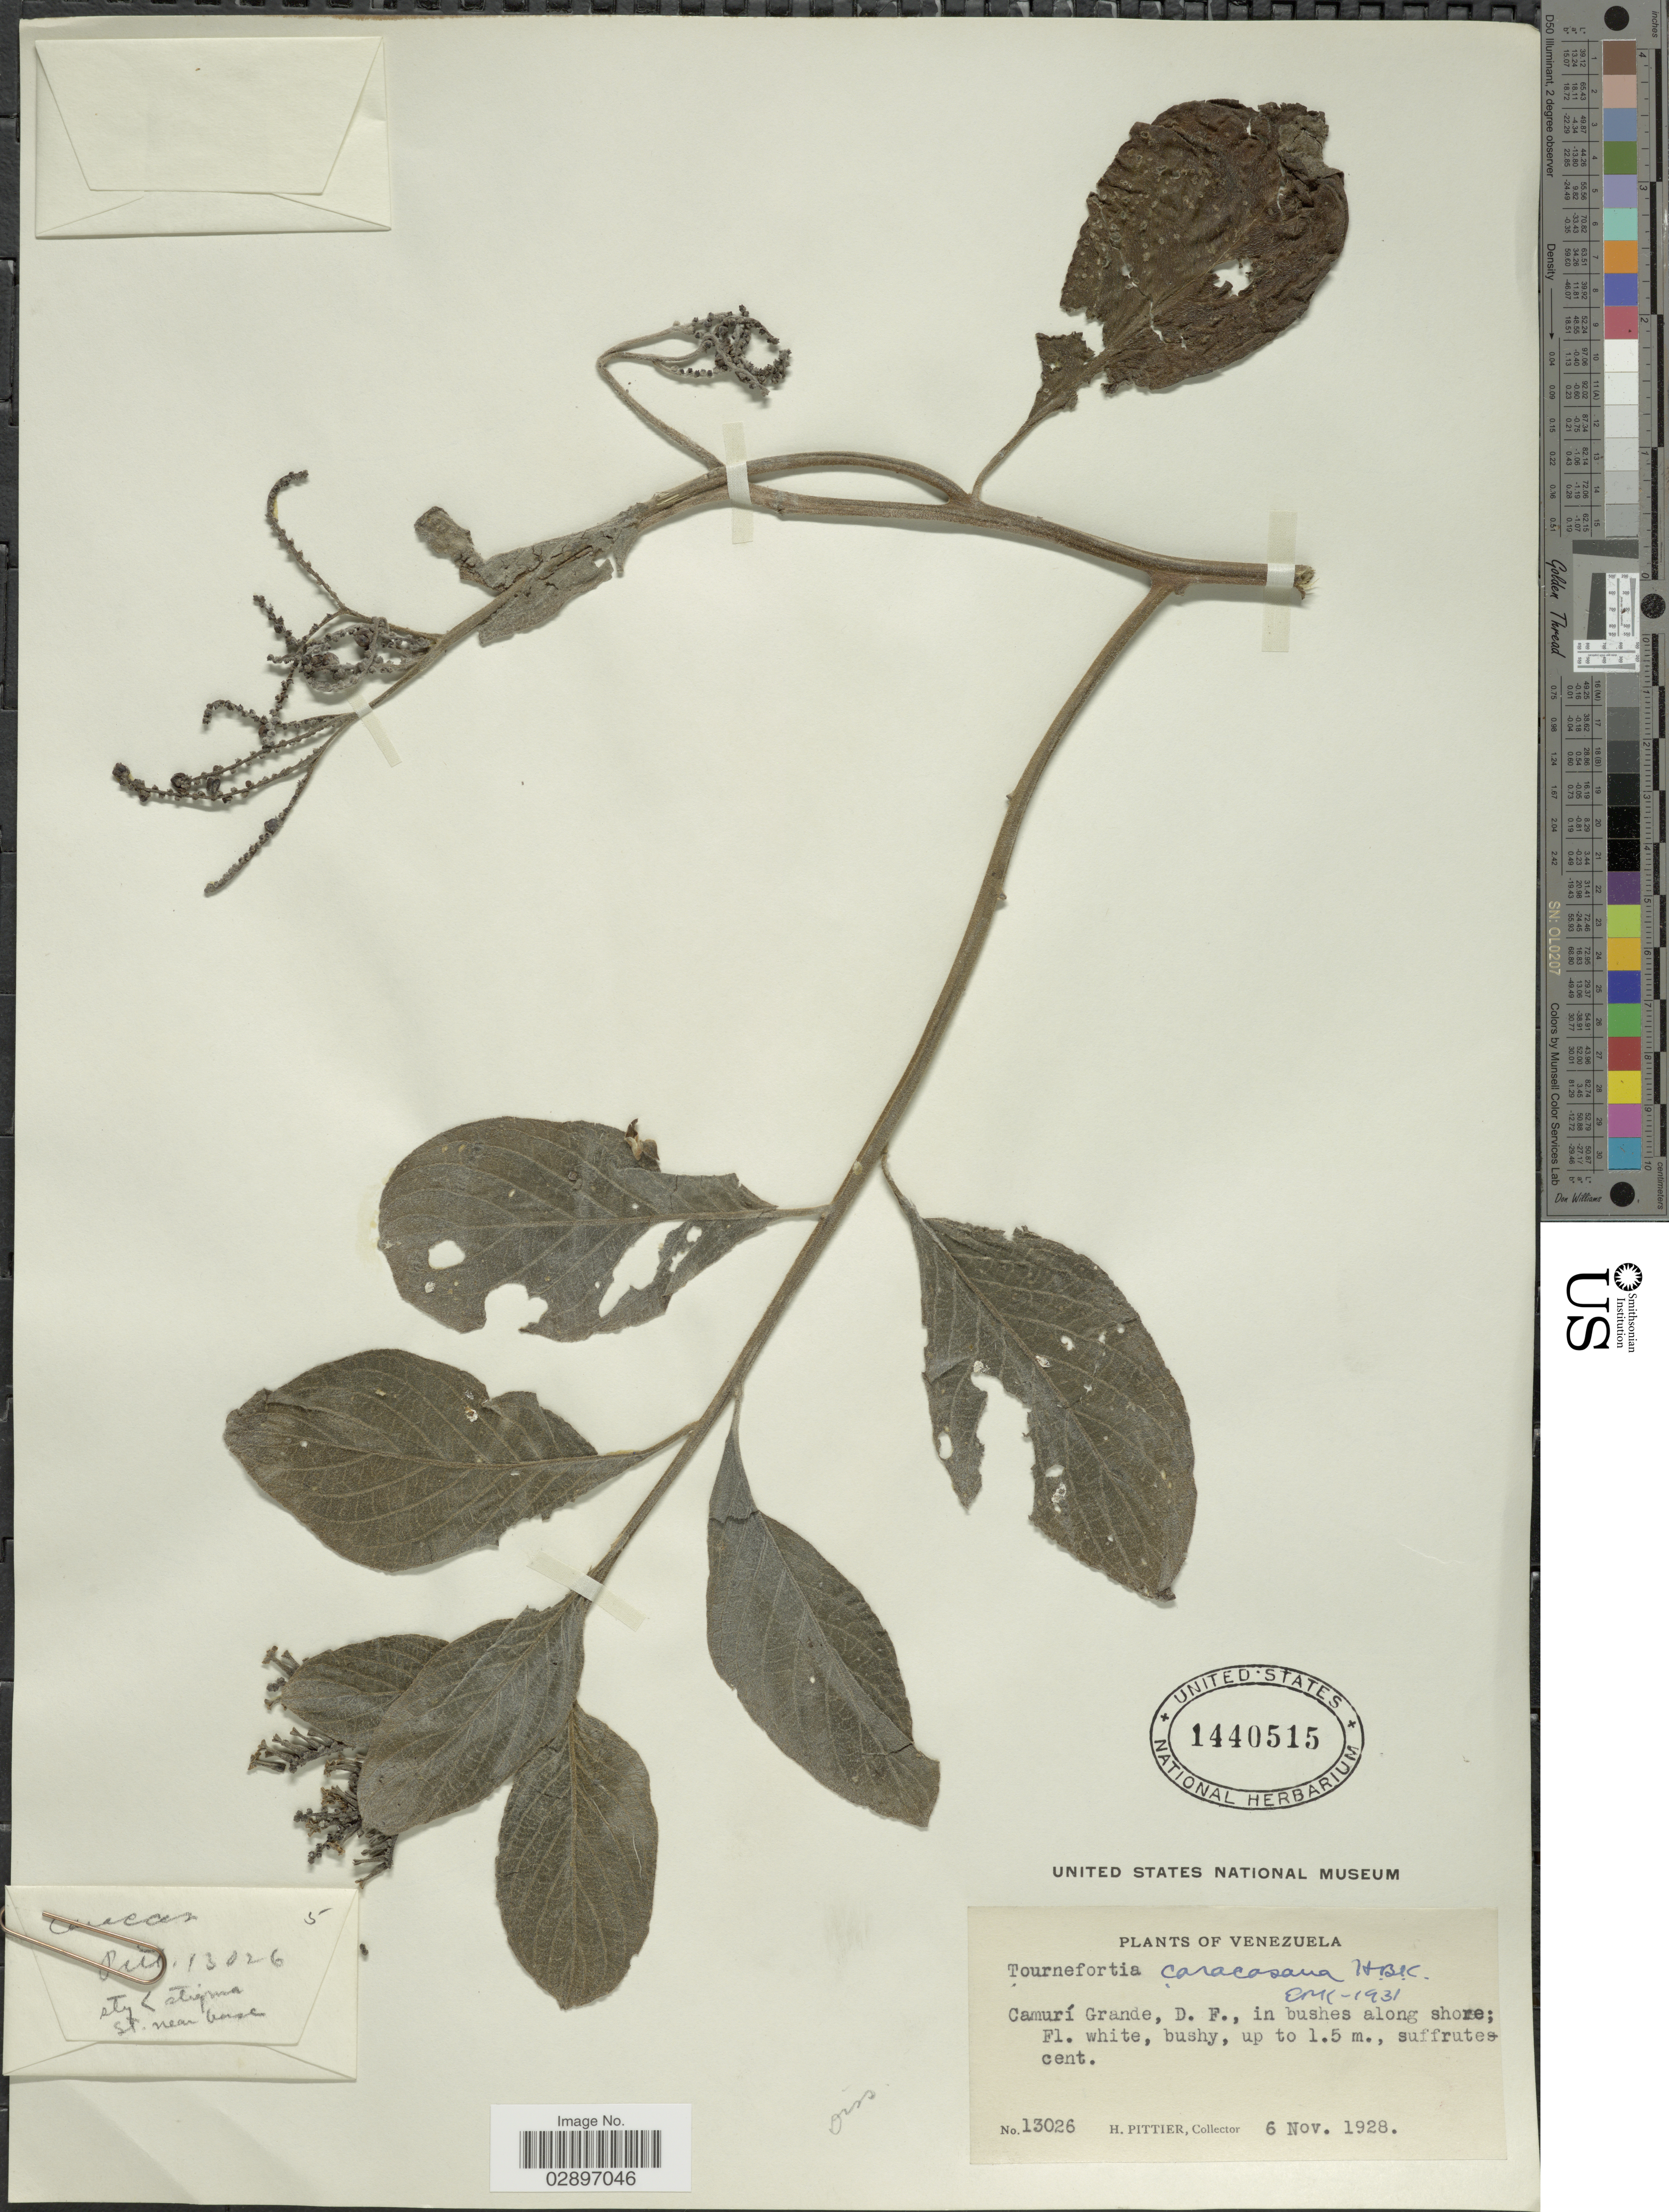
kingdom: Plantae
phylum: Tracheophyta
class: Magnoliopsida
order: Boraginales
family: Heliotropiaceae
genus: Tournefortia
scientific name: Tournefortia caracasana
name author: Kunth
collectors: H. F. Pittier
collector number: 13026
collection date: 1928-11-06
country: Venezuela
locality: Camurí Grande, D.F., in bushes along shore.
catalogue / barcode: US 1440515